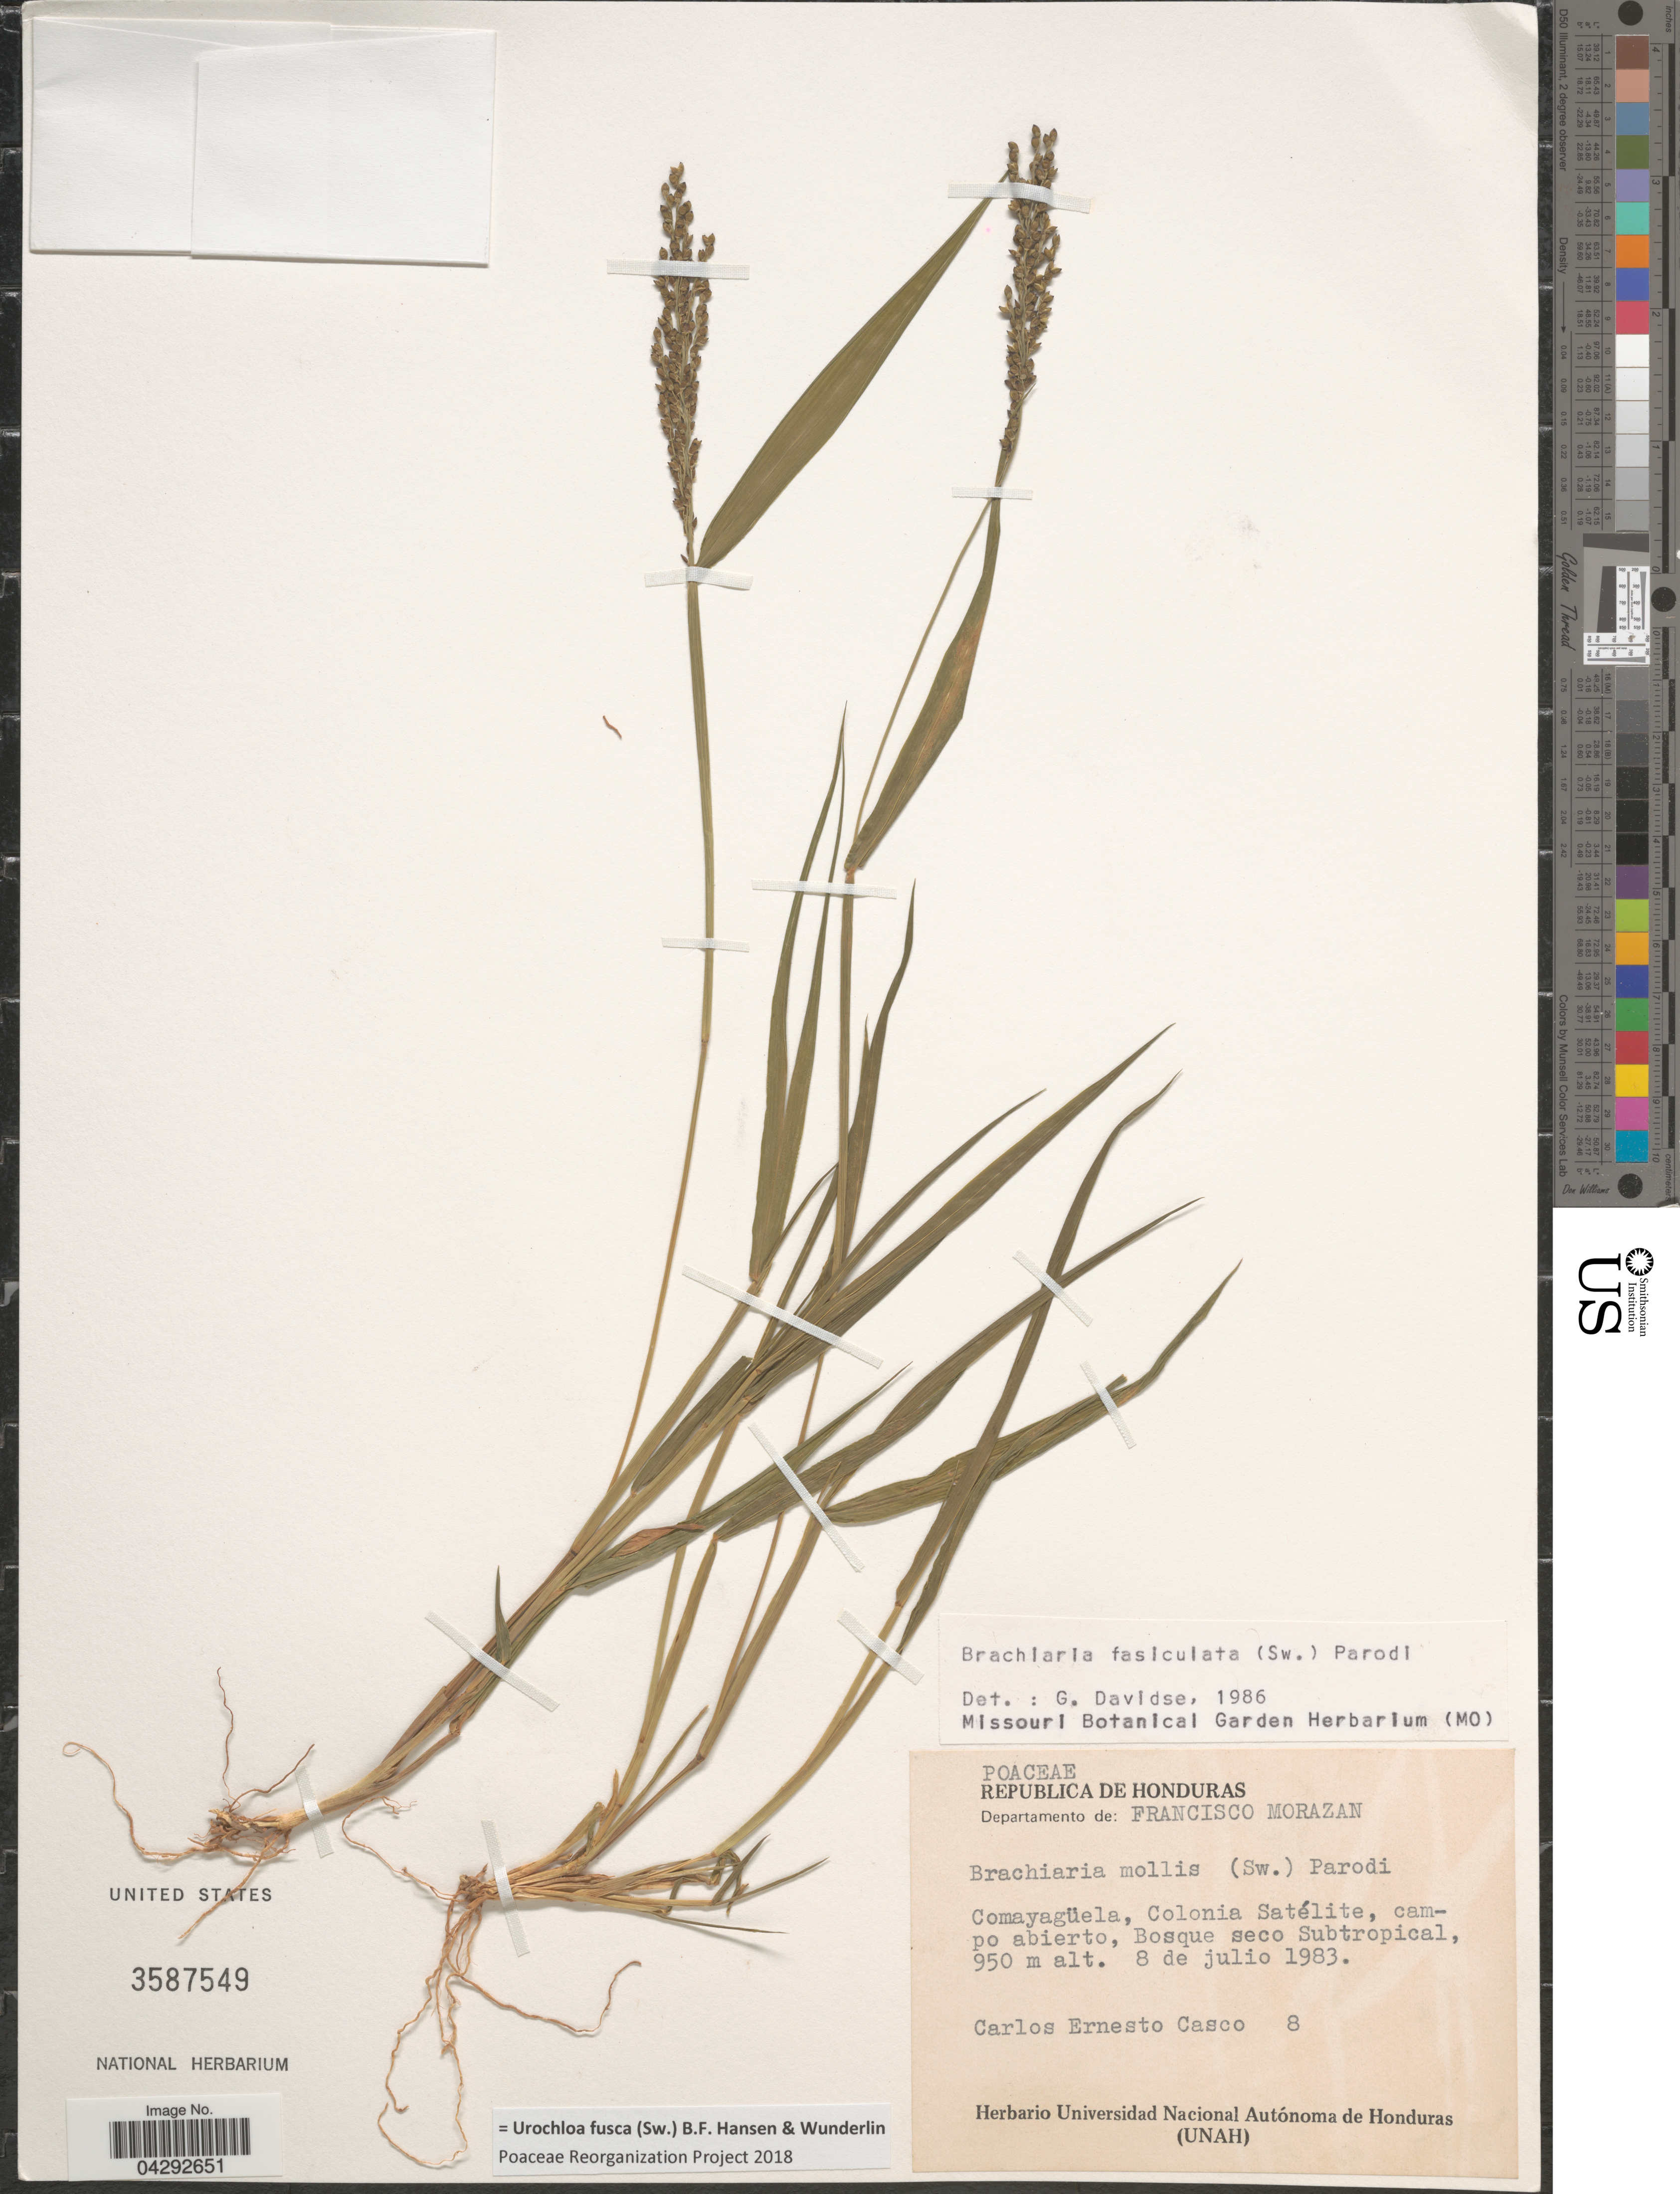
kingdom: Plantae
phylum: Tracheophyta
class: Liliopsida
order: Poales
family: Poaceae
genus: Urochloa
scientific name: Urochloa fusca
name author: (Sw.) B.F. Hansen & Wunderlin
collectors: C. Casco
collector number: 8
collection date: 1983-07-08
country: Honduras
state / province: Fco. Morazán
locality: Republica de Honduras. Departamento de: Francisco Morazan. Comayagüela, Colonia Satélite, campo abierto, Bosque seco Subtropical.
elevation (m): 950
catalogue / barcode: US 3587549